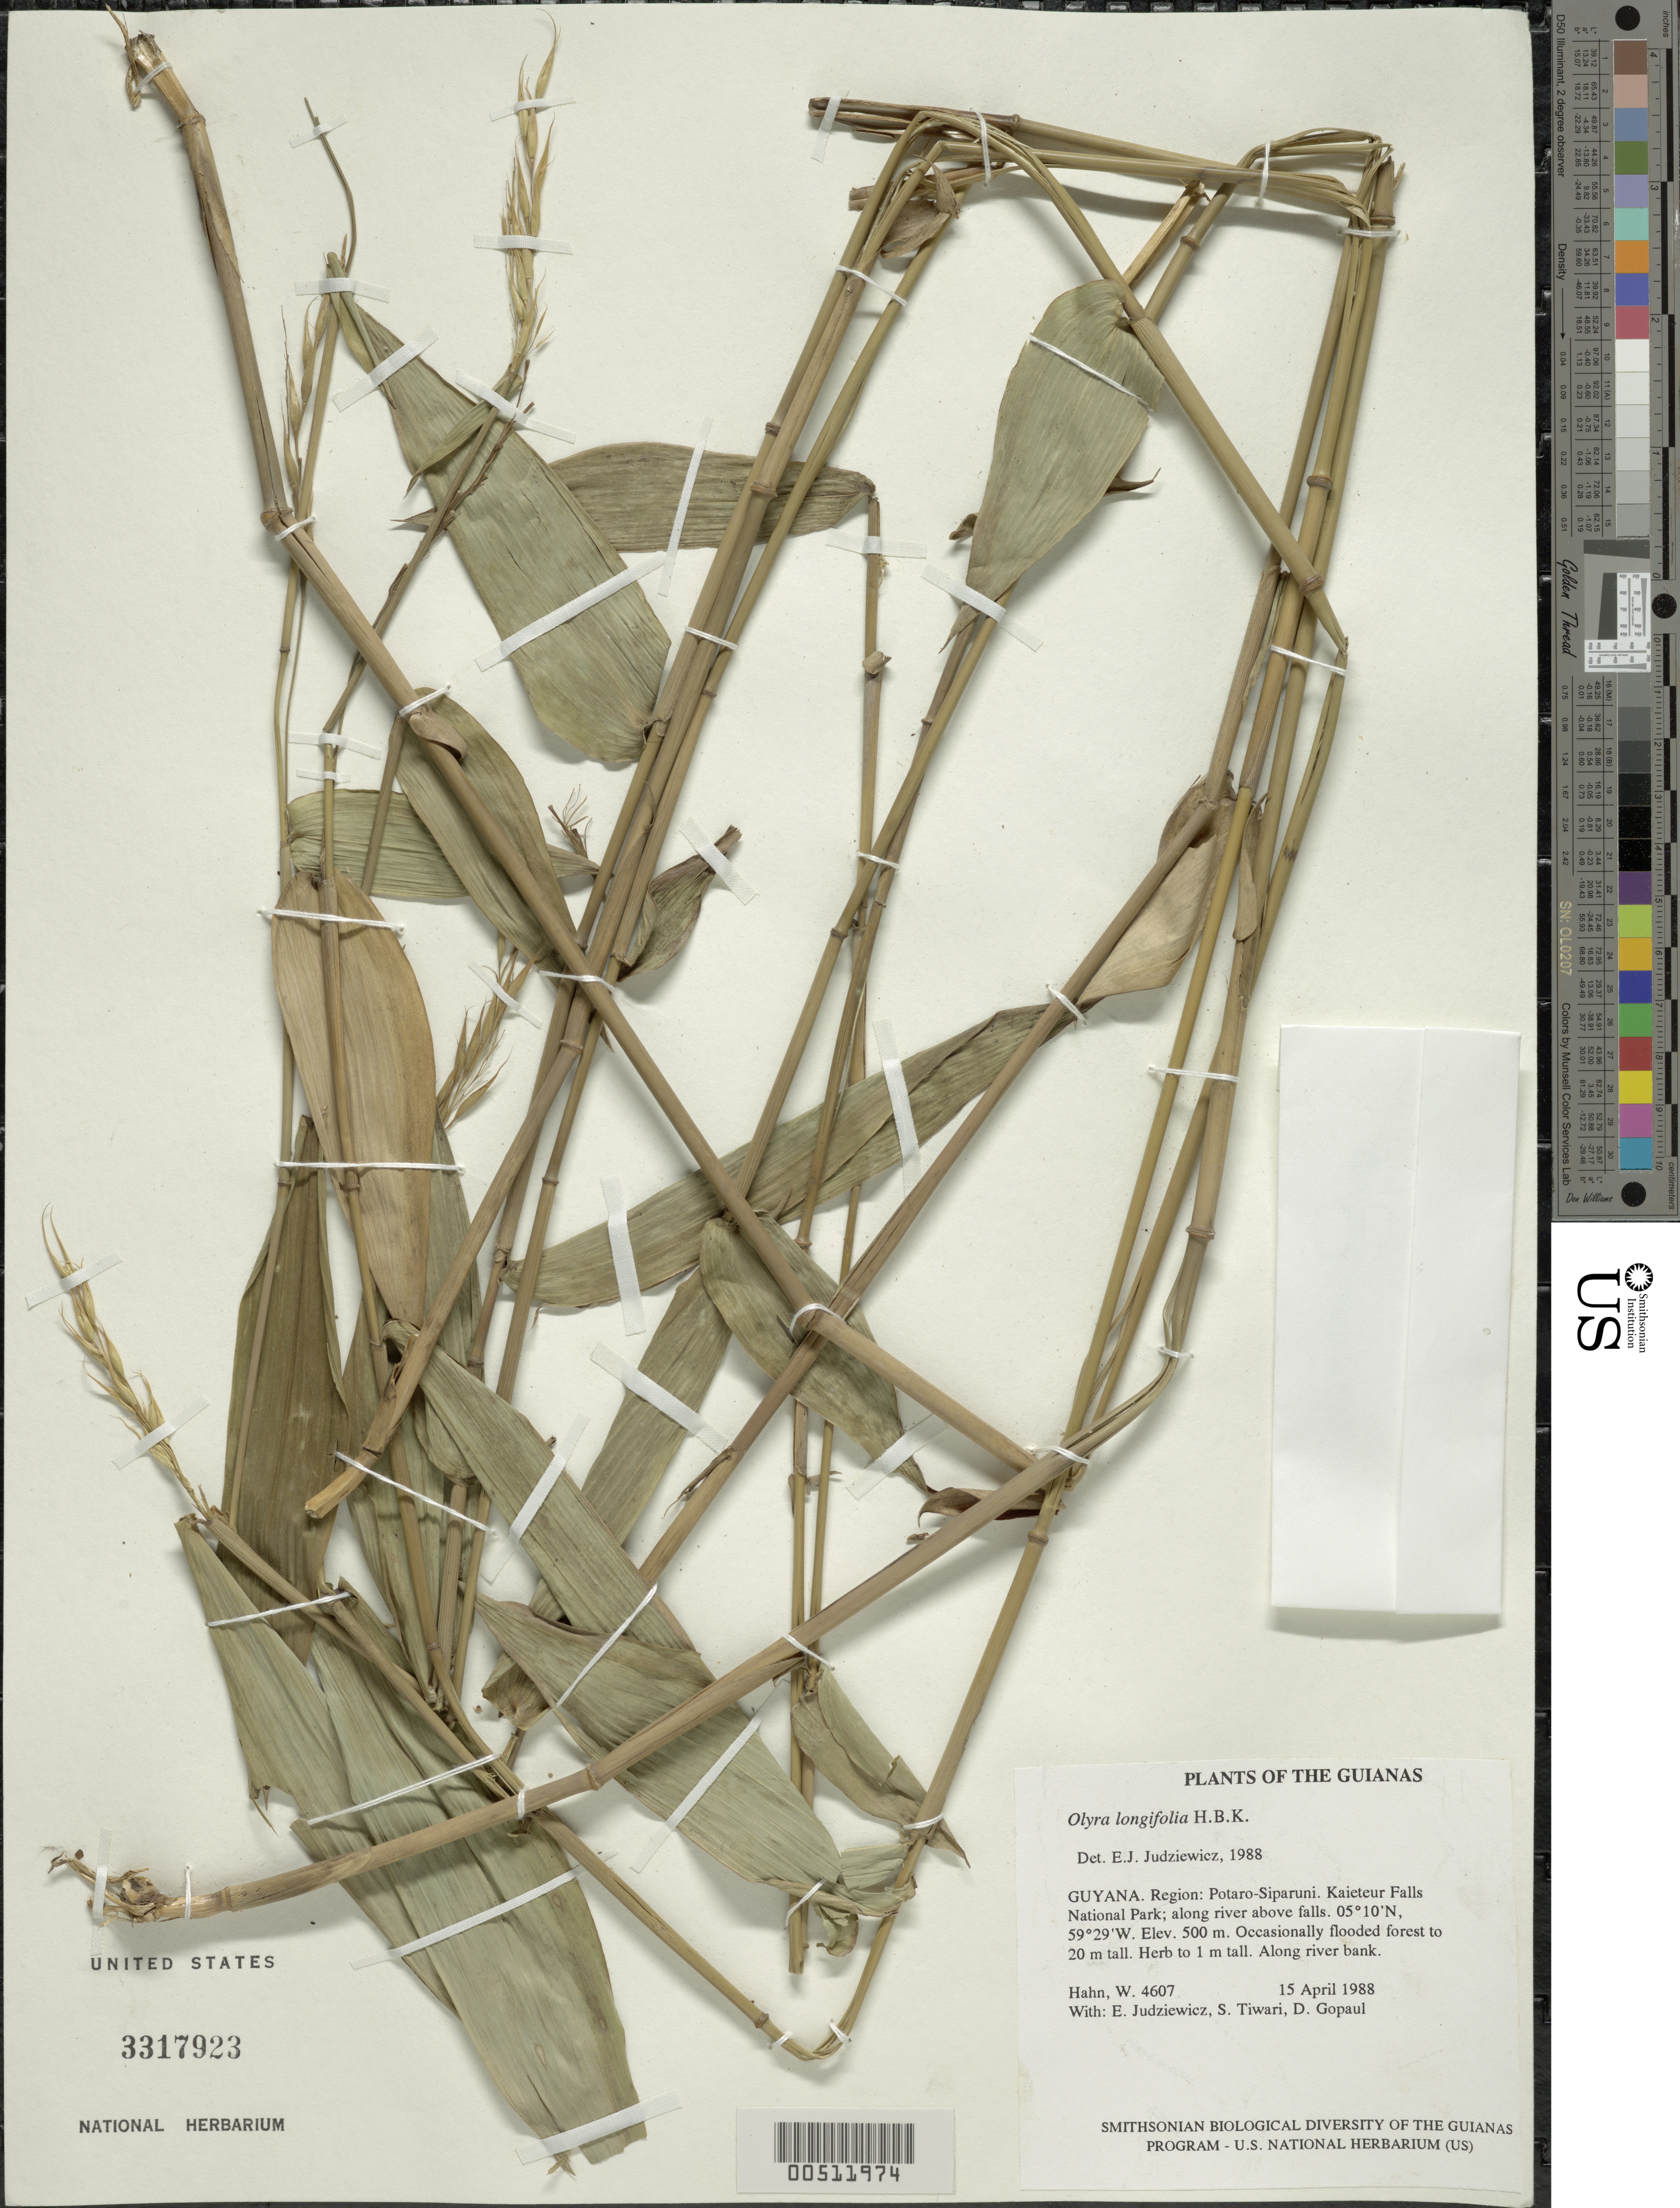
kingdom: Plantae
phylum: Tracheophyta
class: Liliopsida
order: Poales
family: Poaceae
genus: Olyra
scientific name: Olyra longifolia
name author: Kunth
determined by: Judziewicz, E. J.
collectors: W. Hahn, E. J. Judziewicz, S. Tiwari & D. Gopaul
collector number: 4607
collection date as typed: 15 April 1988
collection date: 1988-04-15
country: Guyana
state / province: Potaro-Siparuni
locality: Kaieteur Falls National Park; along river above falls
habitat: Occasionally flooded forest to 20 m tall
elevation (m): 500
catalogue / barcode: US 3317923